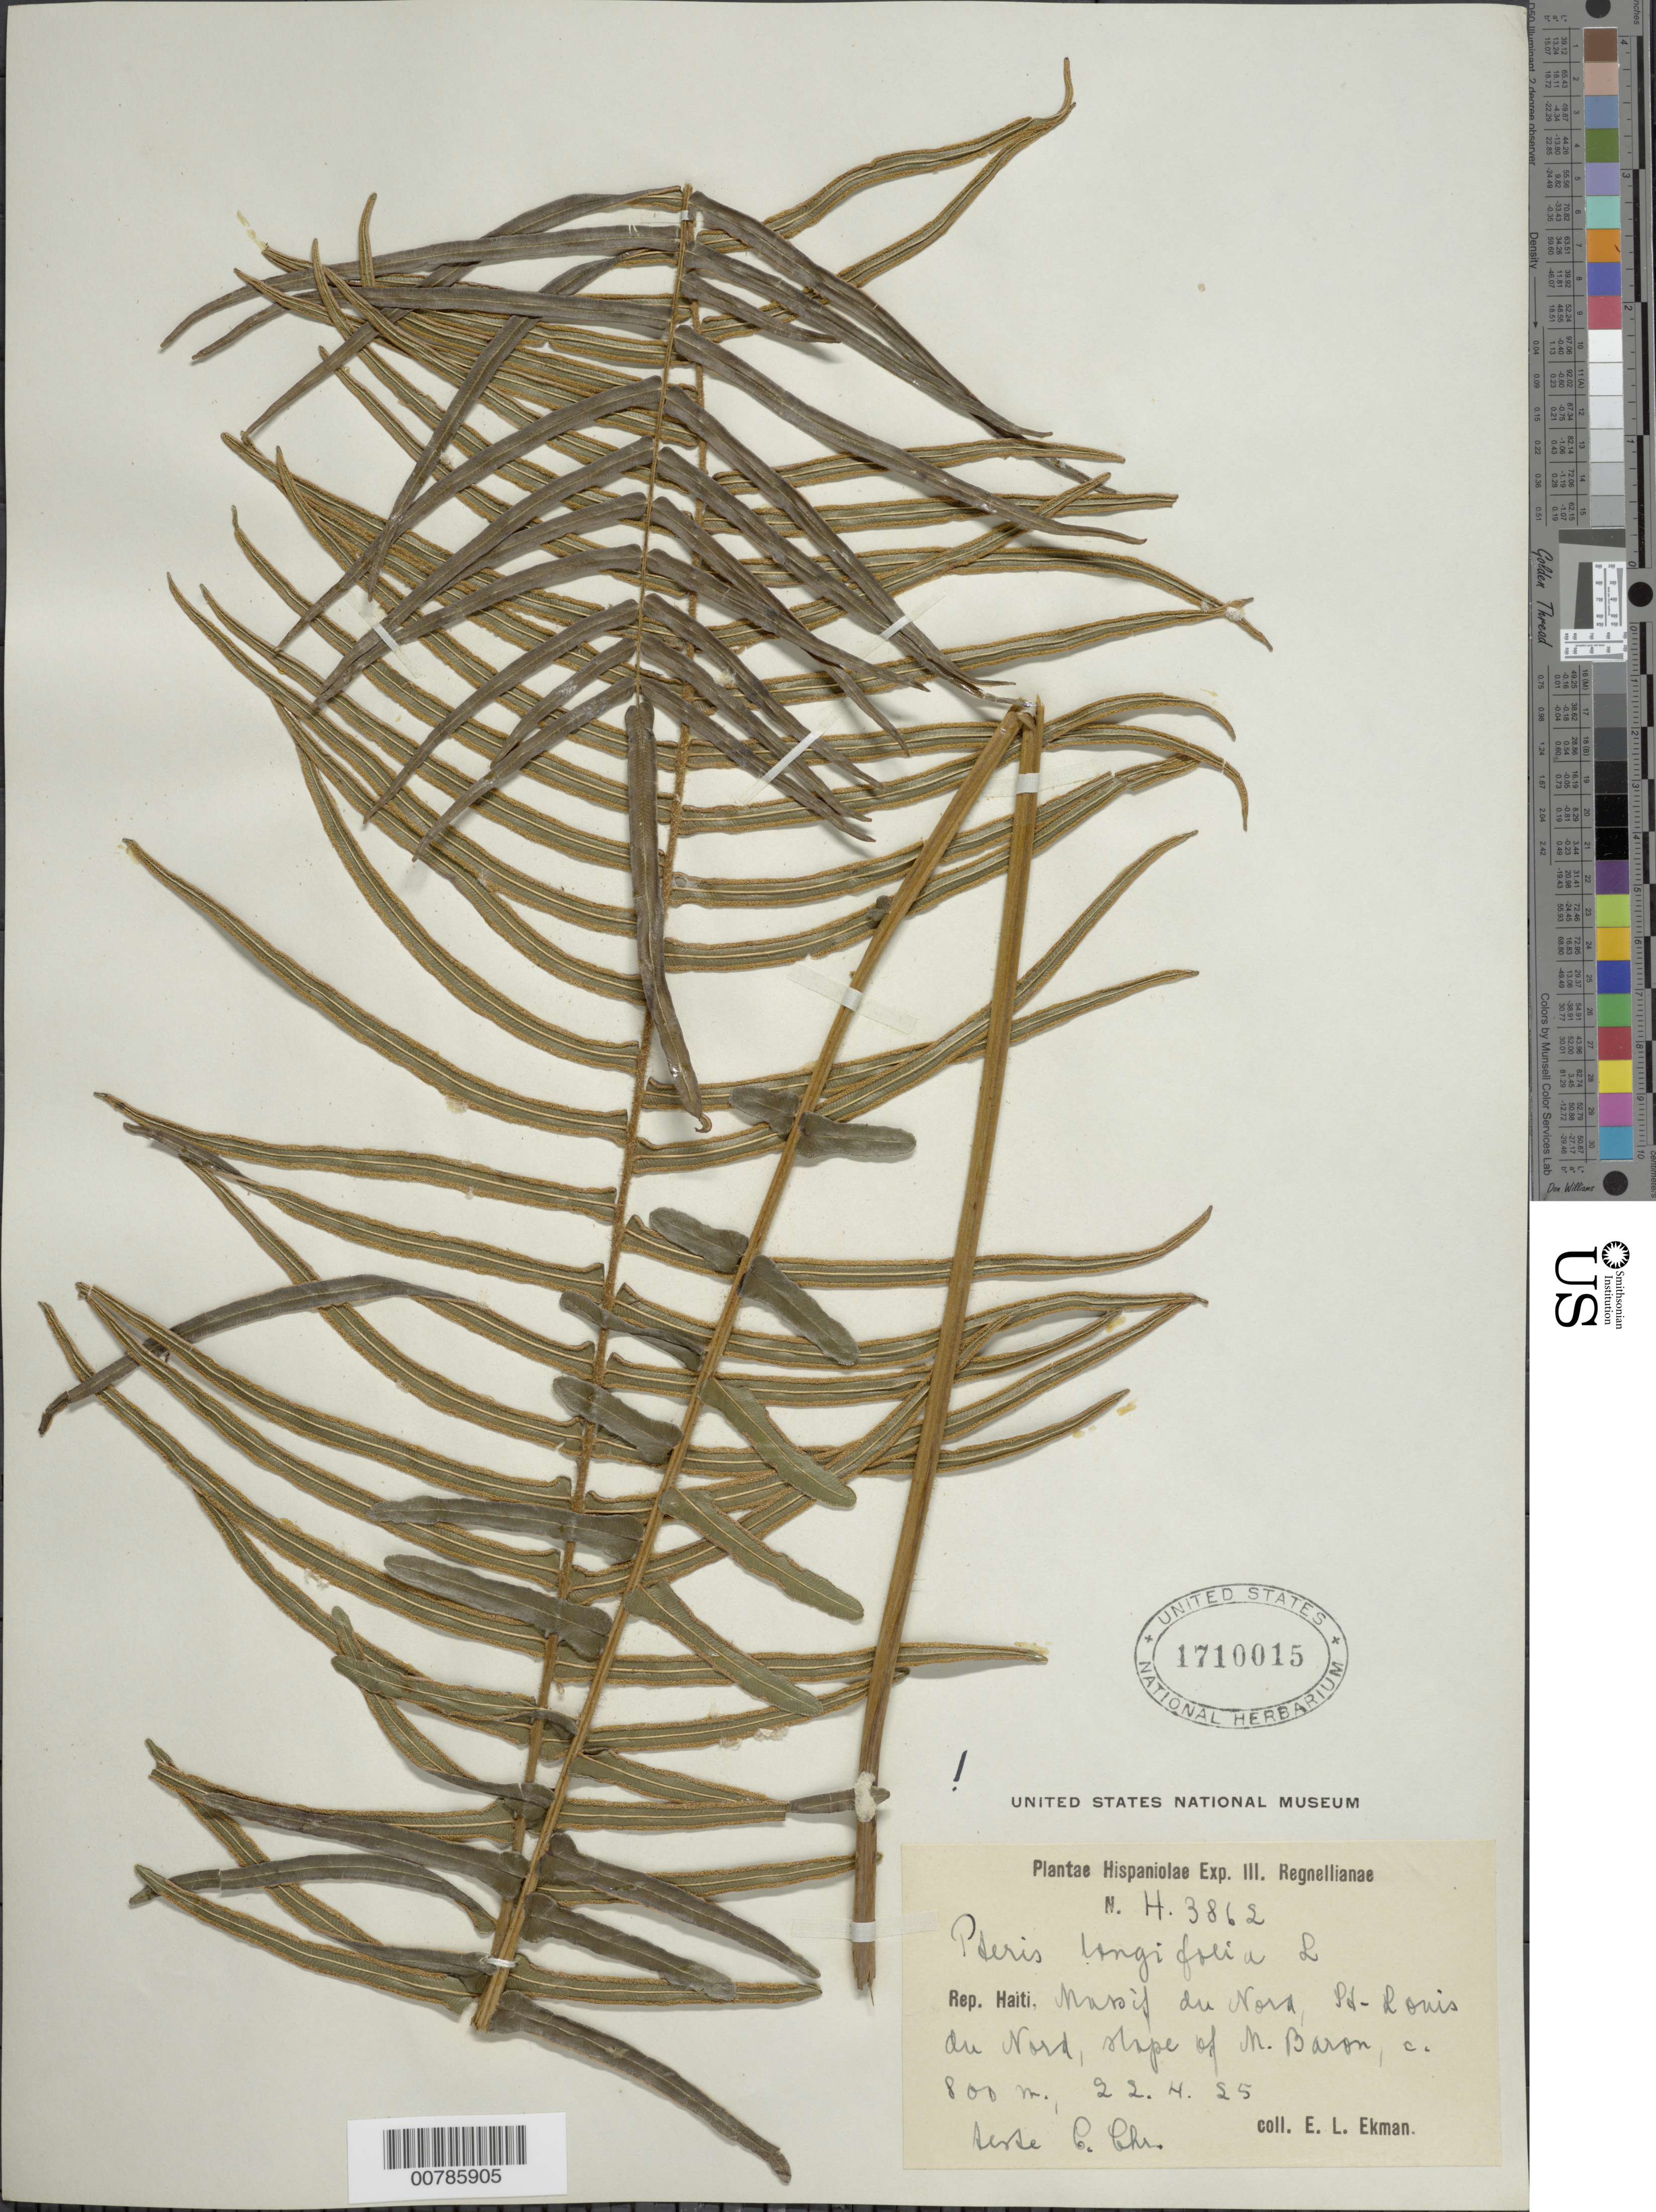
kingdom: Plantae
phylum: Tracheophyta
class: Polypodiopsida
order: Polypodiales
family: Pteridaceae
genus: Pteris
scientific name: Pteris longifolia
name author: L.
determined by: Christensen, C. F. A.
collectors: E. L. Ekman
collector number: H 3862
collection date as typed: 22 Apr 1925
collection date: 1925-04-22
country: Haiti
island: Hispaniola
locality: Massif du Nord, St. Louis du Nord, slope of M. Baron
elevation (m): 800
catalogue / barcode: US 1710015